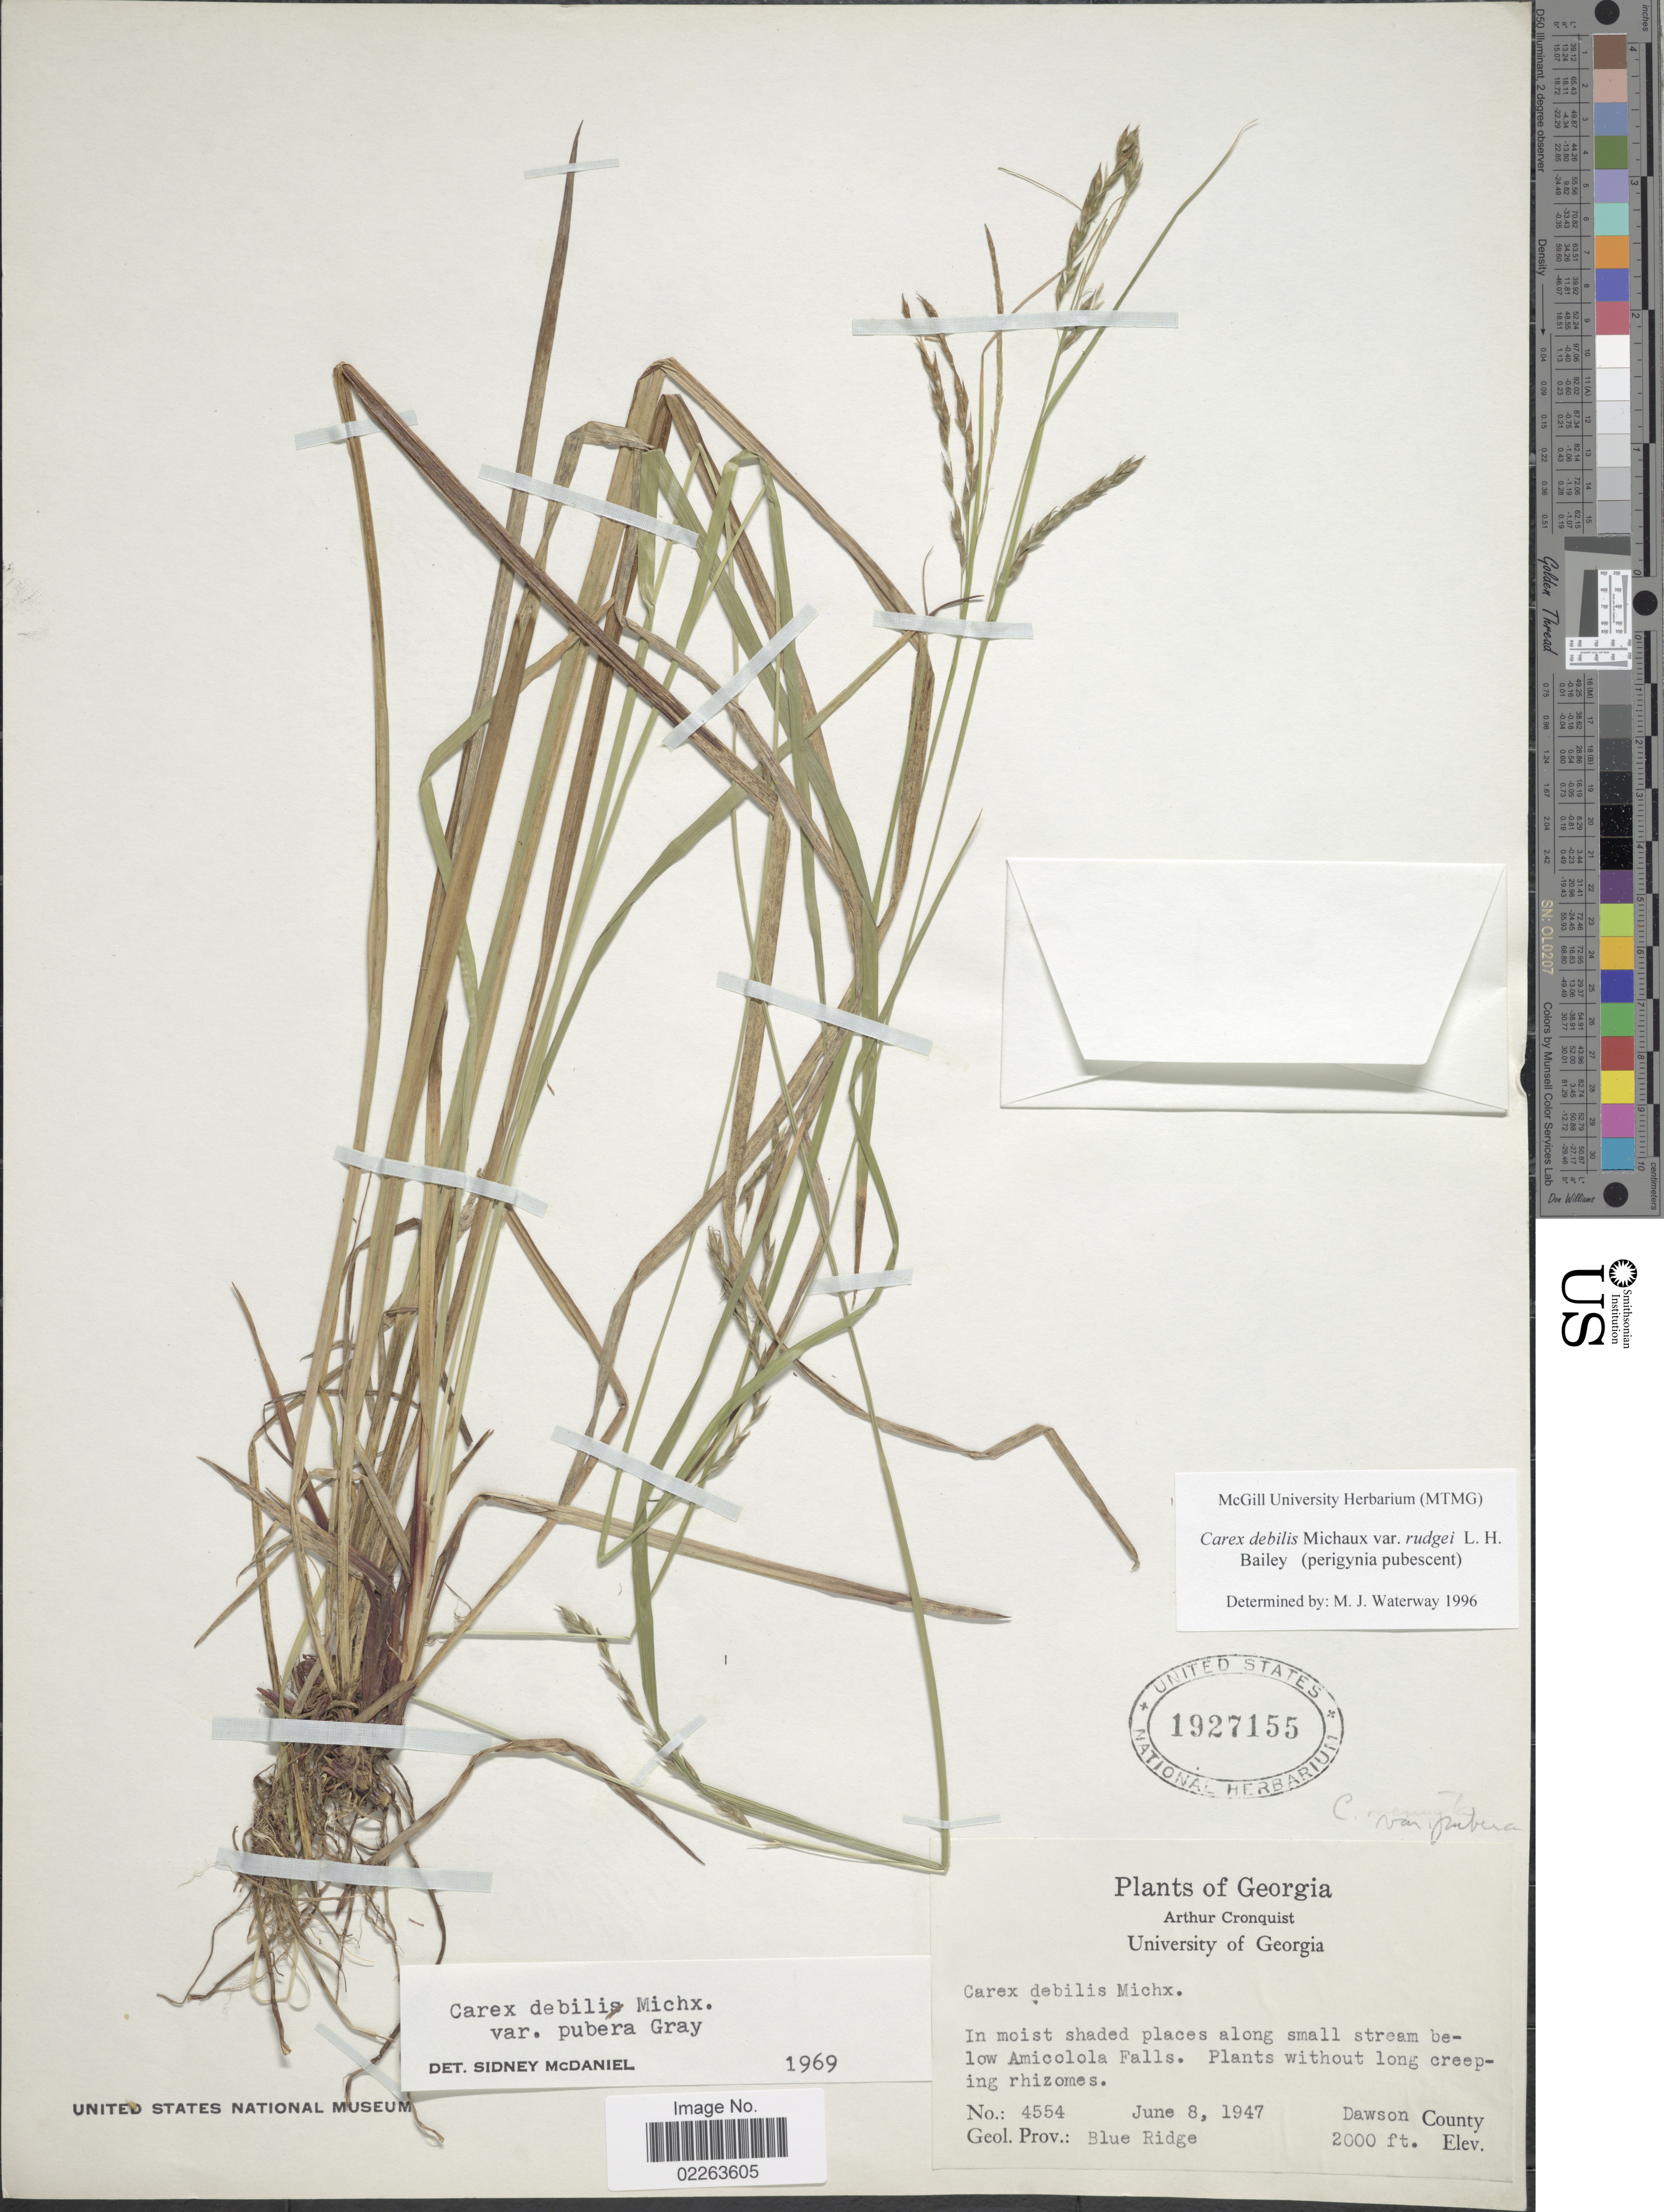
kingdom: Plantae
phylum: Tracheophyta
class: Liliopsida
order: Poales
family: Cyperaceae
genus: Carex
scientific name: Carex flexuosa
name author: Muhl. ex Willd.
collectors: A. J. Cronquist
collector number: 4554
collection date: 1947-06-08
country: United States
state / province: Georgia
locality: In moist shaded places along small stream below Amicolola Falls. Dawson County. Geol. Prov.: Blue Ridge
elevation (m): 610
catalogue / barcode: US 1927155